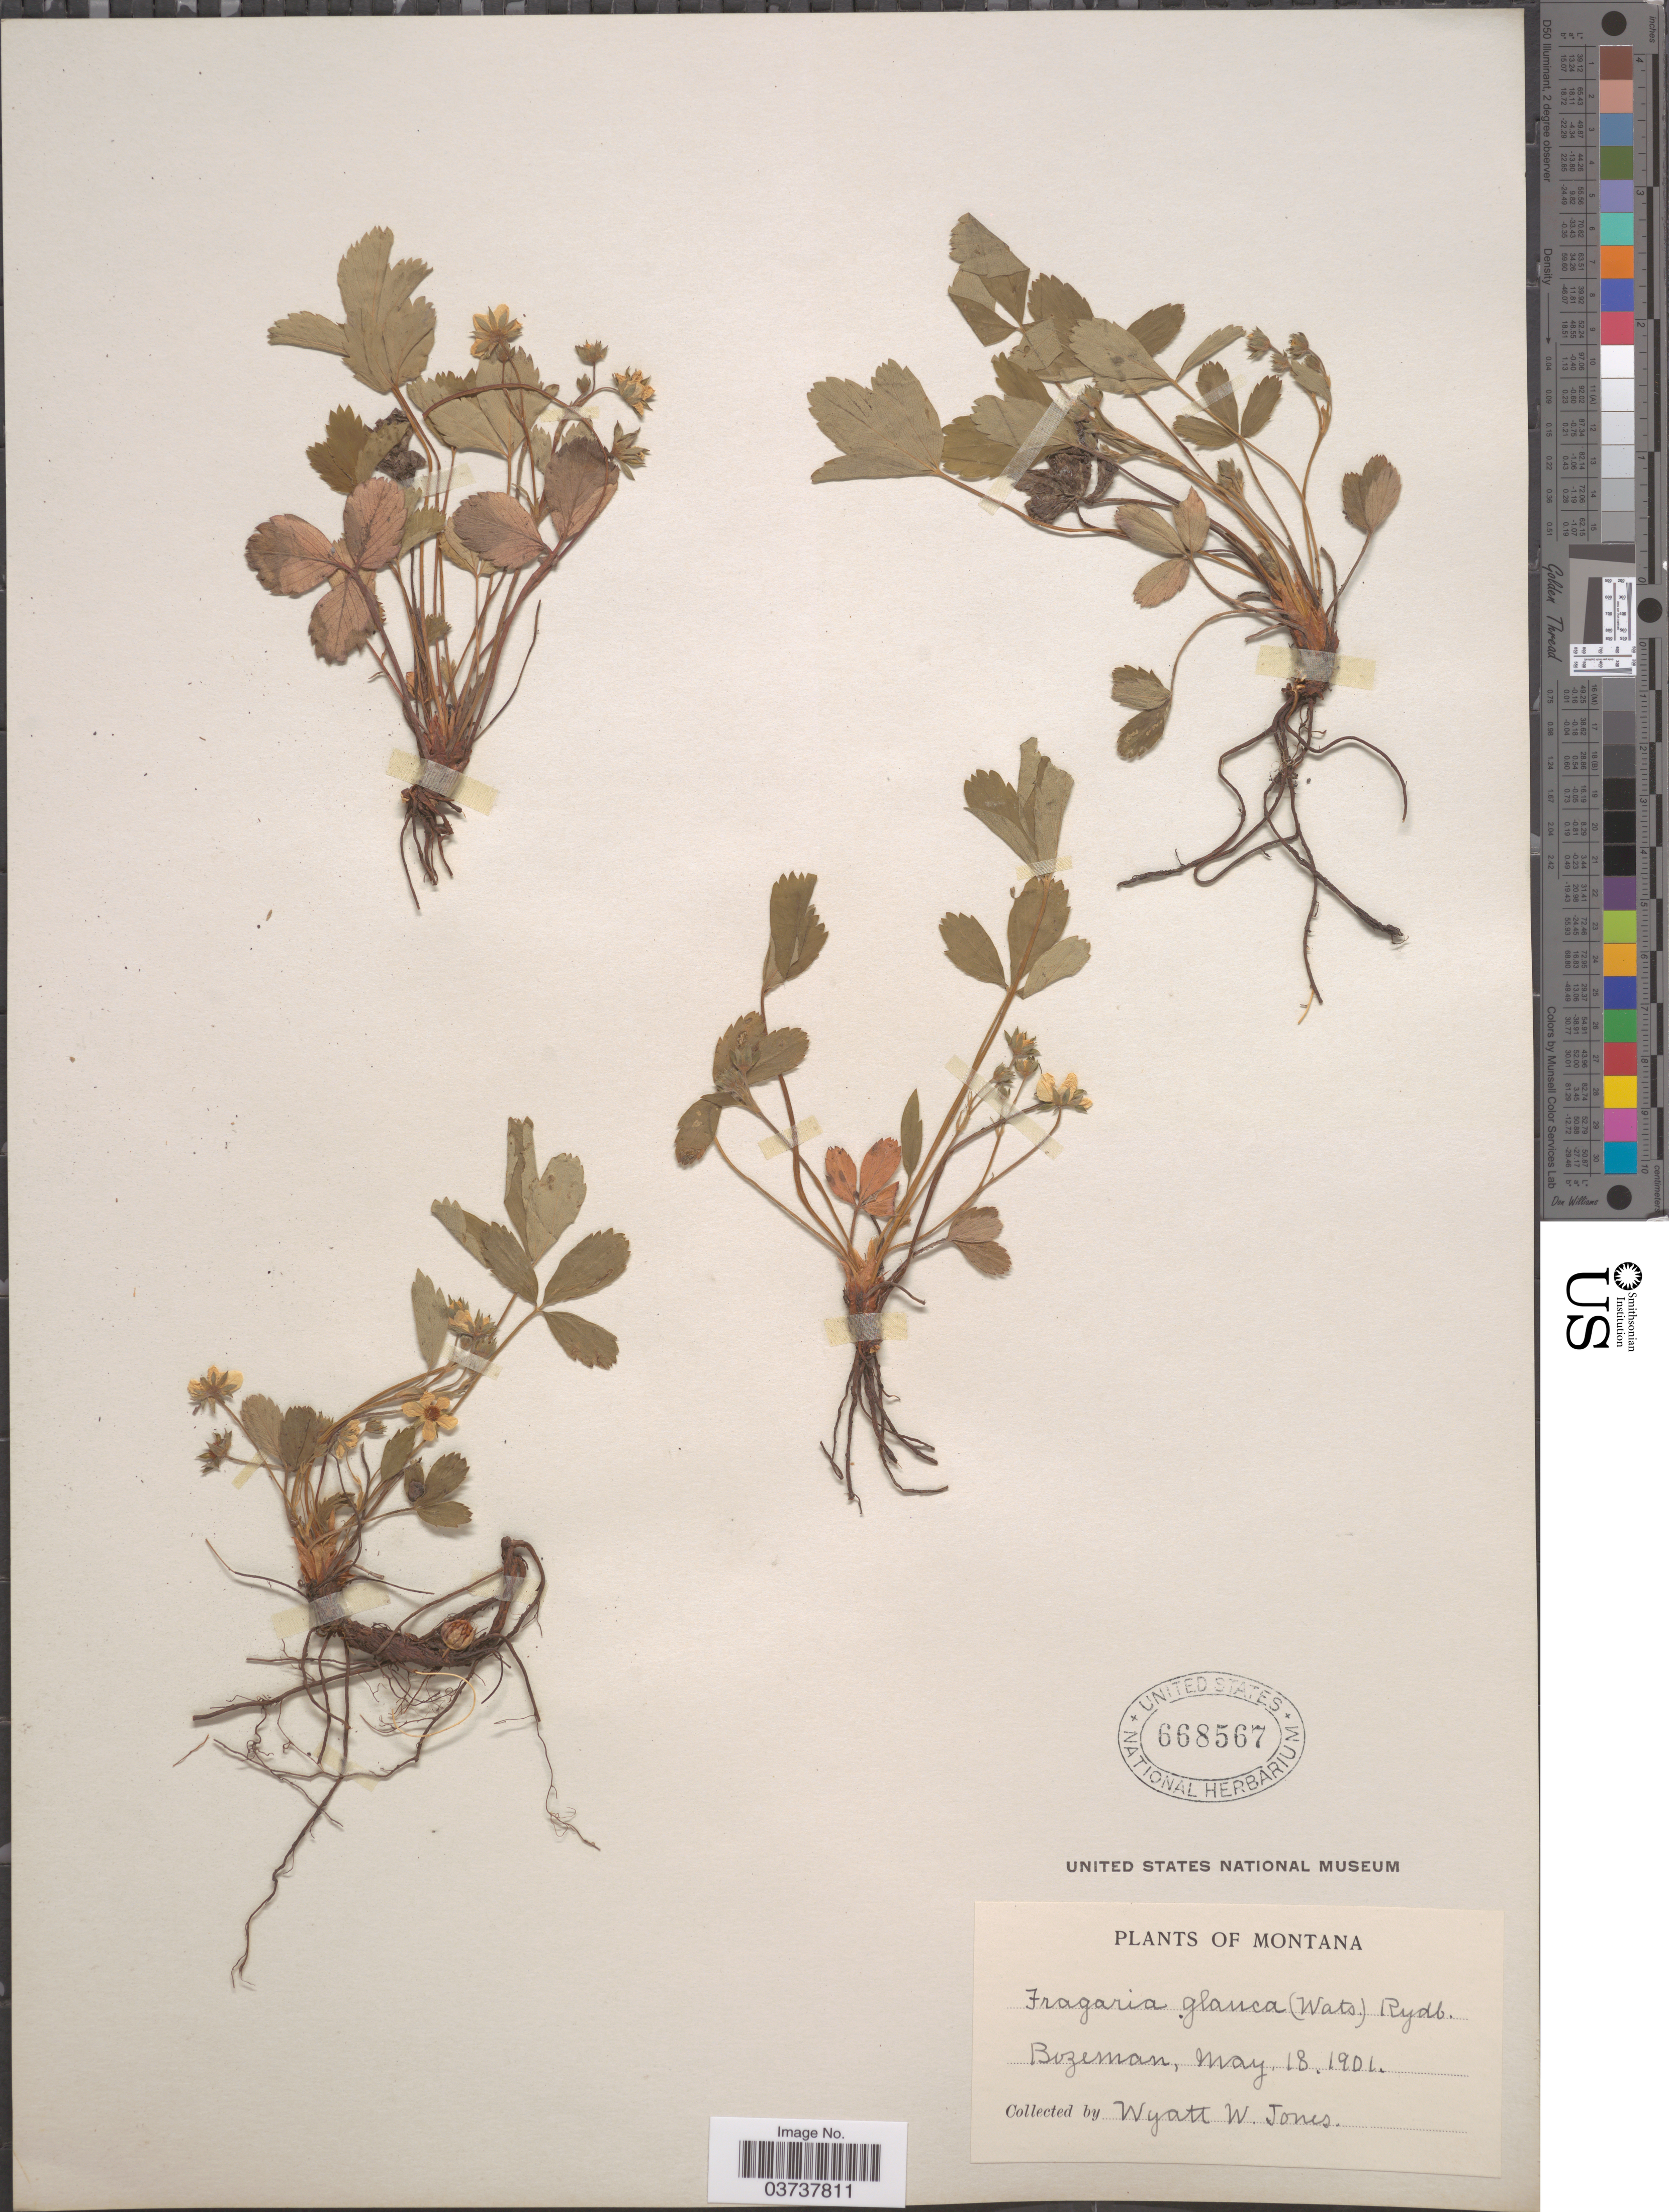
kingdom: Plantae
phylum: Tracheophyta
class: Magnoliopsida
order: Rosales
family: Rosaceae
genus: Fragaria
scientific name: Fragaria virginiana subsp. glauca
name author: (S. Watson) Staudt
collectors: W. W. Jones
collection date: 1901-05-18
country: United States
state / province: Montana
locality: Bozeman.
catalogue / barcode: US 668567